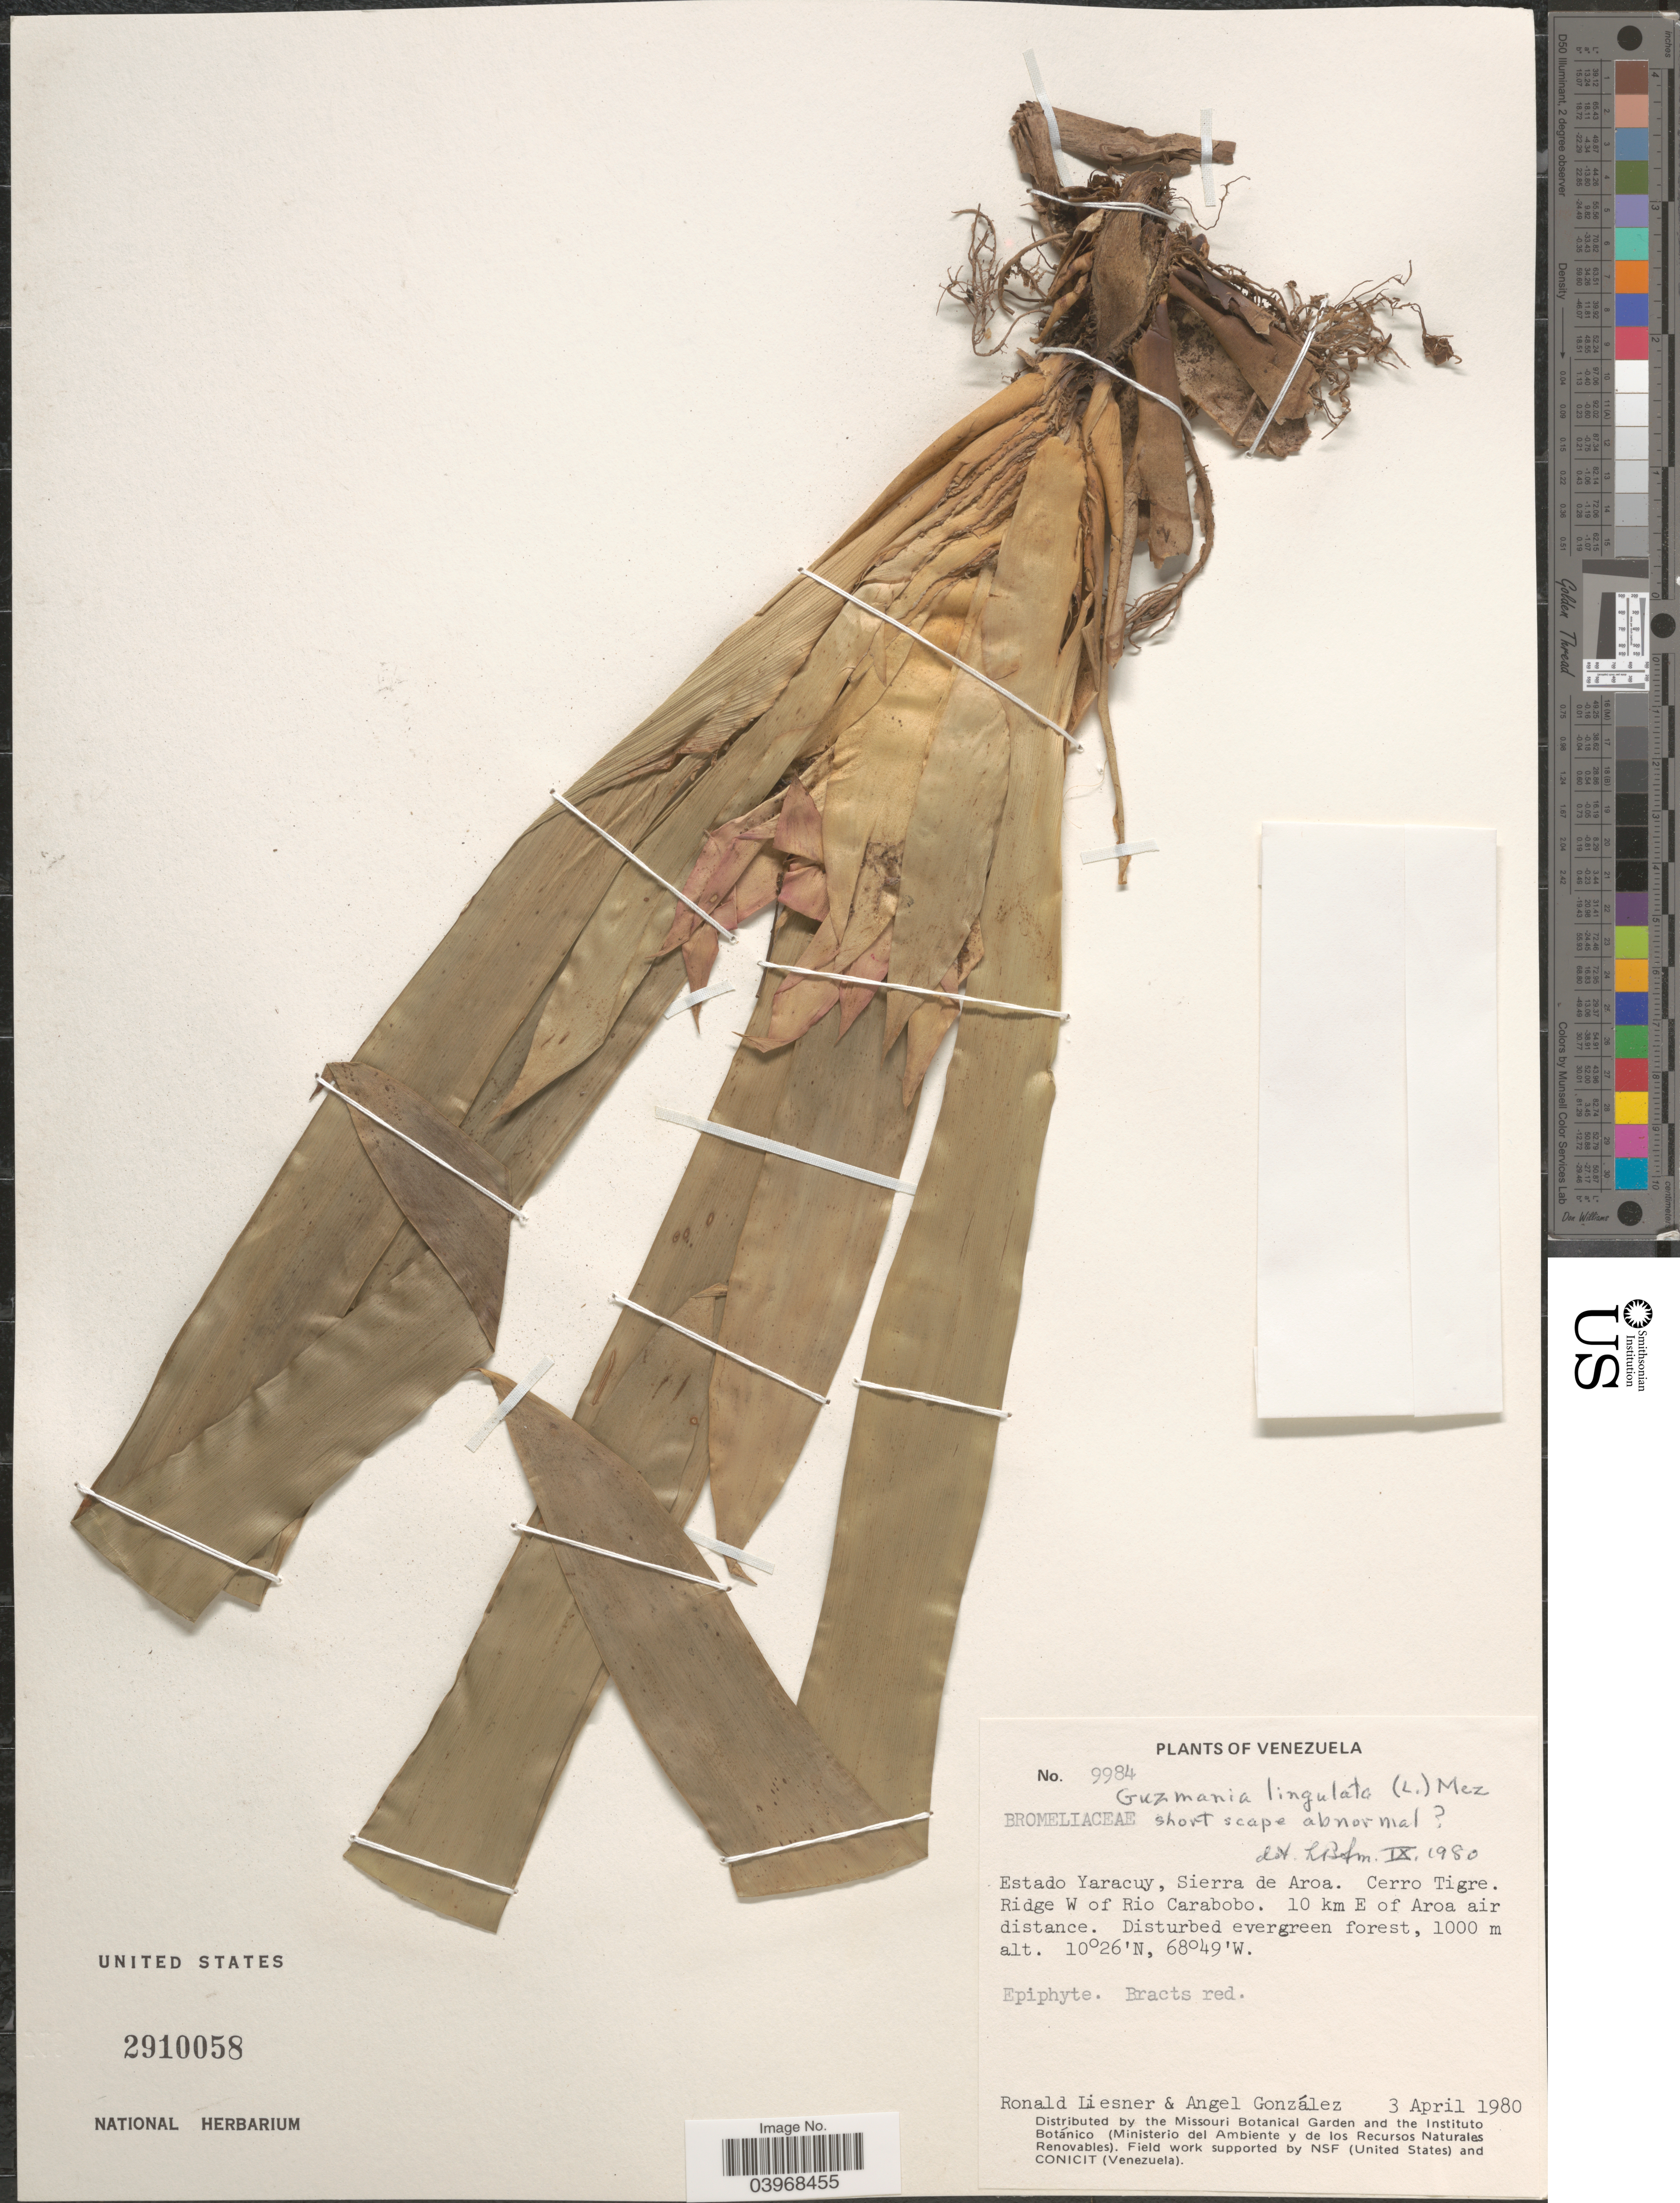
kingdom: Plantae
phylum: Tracheophyta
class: Liliopsida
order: Poales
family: Bromeliaceae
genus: Guzmania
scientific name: Guzmania lingulata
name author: (L.) Mez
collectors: R. L. Liesner & A. C. González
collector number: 9984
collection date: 1980-04-03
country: Venezuela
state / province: Yaracuy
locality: Sierra de Aroa. Cerro Tigre. Ridge W of Rio Carabobo. 10 km E of Aroa air distance.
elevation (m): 1000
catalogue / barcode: US 2910058